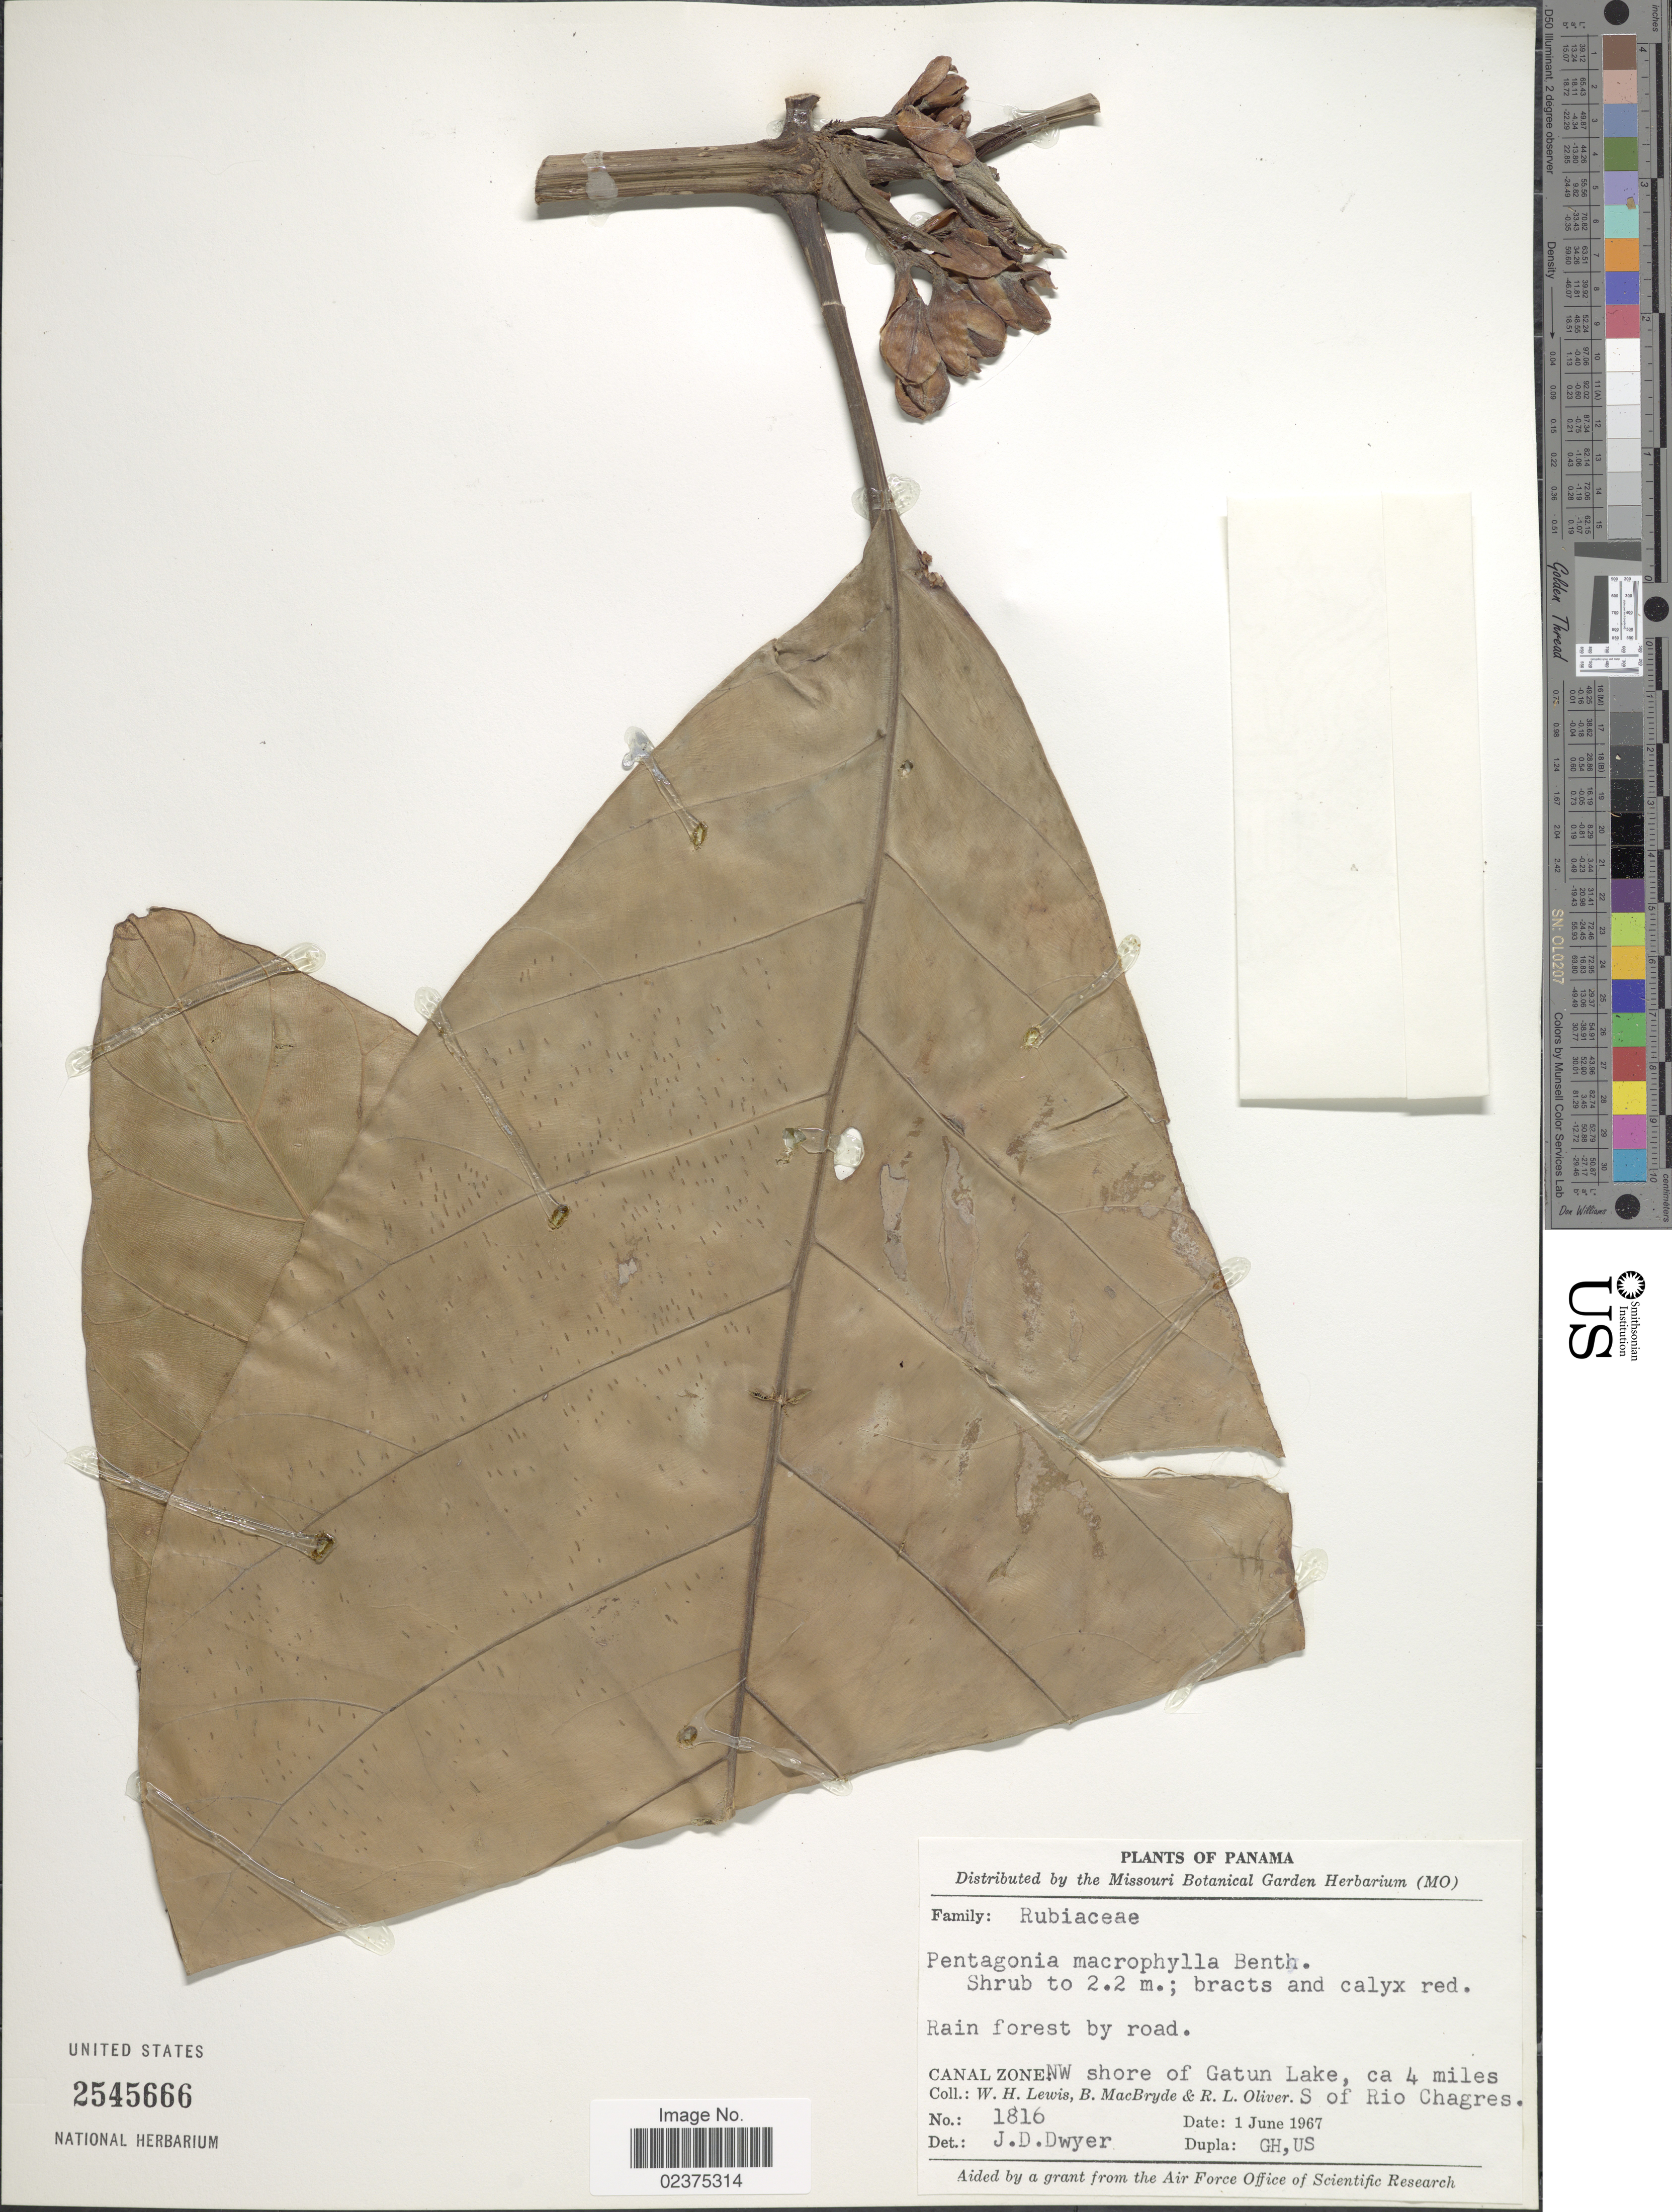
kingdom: Plantae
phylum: Tracheophyta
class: Magnoliopsida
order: Gentianales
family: Rubiaceae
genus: Pentagonia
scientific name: Pentagonia macrophylla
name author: Benth.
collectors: W. H. Lewis, B. MacBryde & R. Oliver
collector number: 1816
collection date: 1967-06-01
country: Panama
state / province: Colón / Panamá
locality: Canal Zone: NW shore of Gatun Lake, ca. 4 miles S of Rio Chagres, Rain forest by road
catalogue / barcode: US 2545666